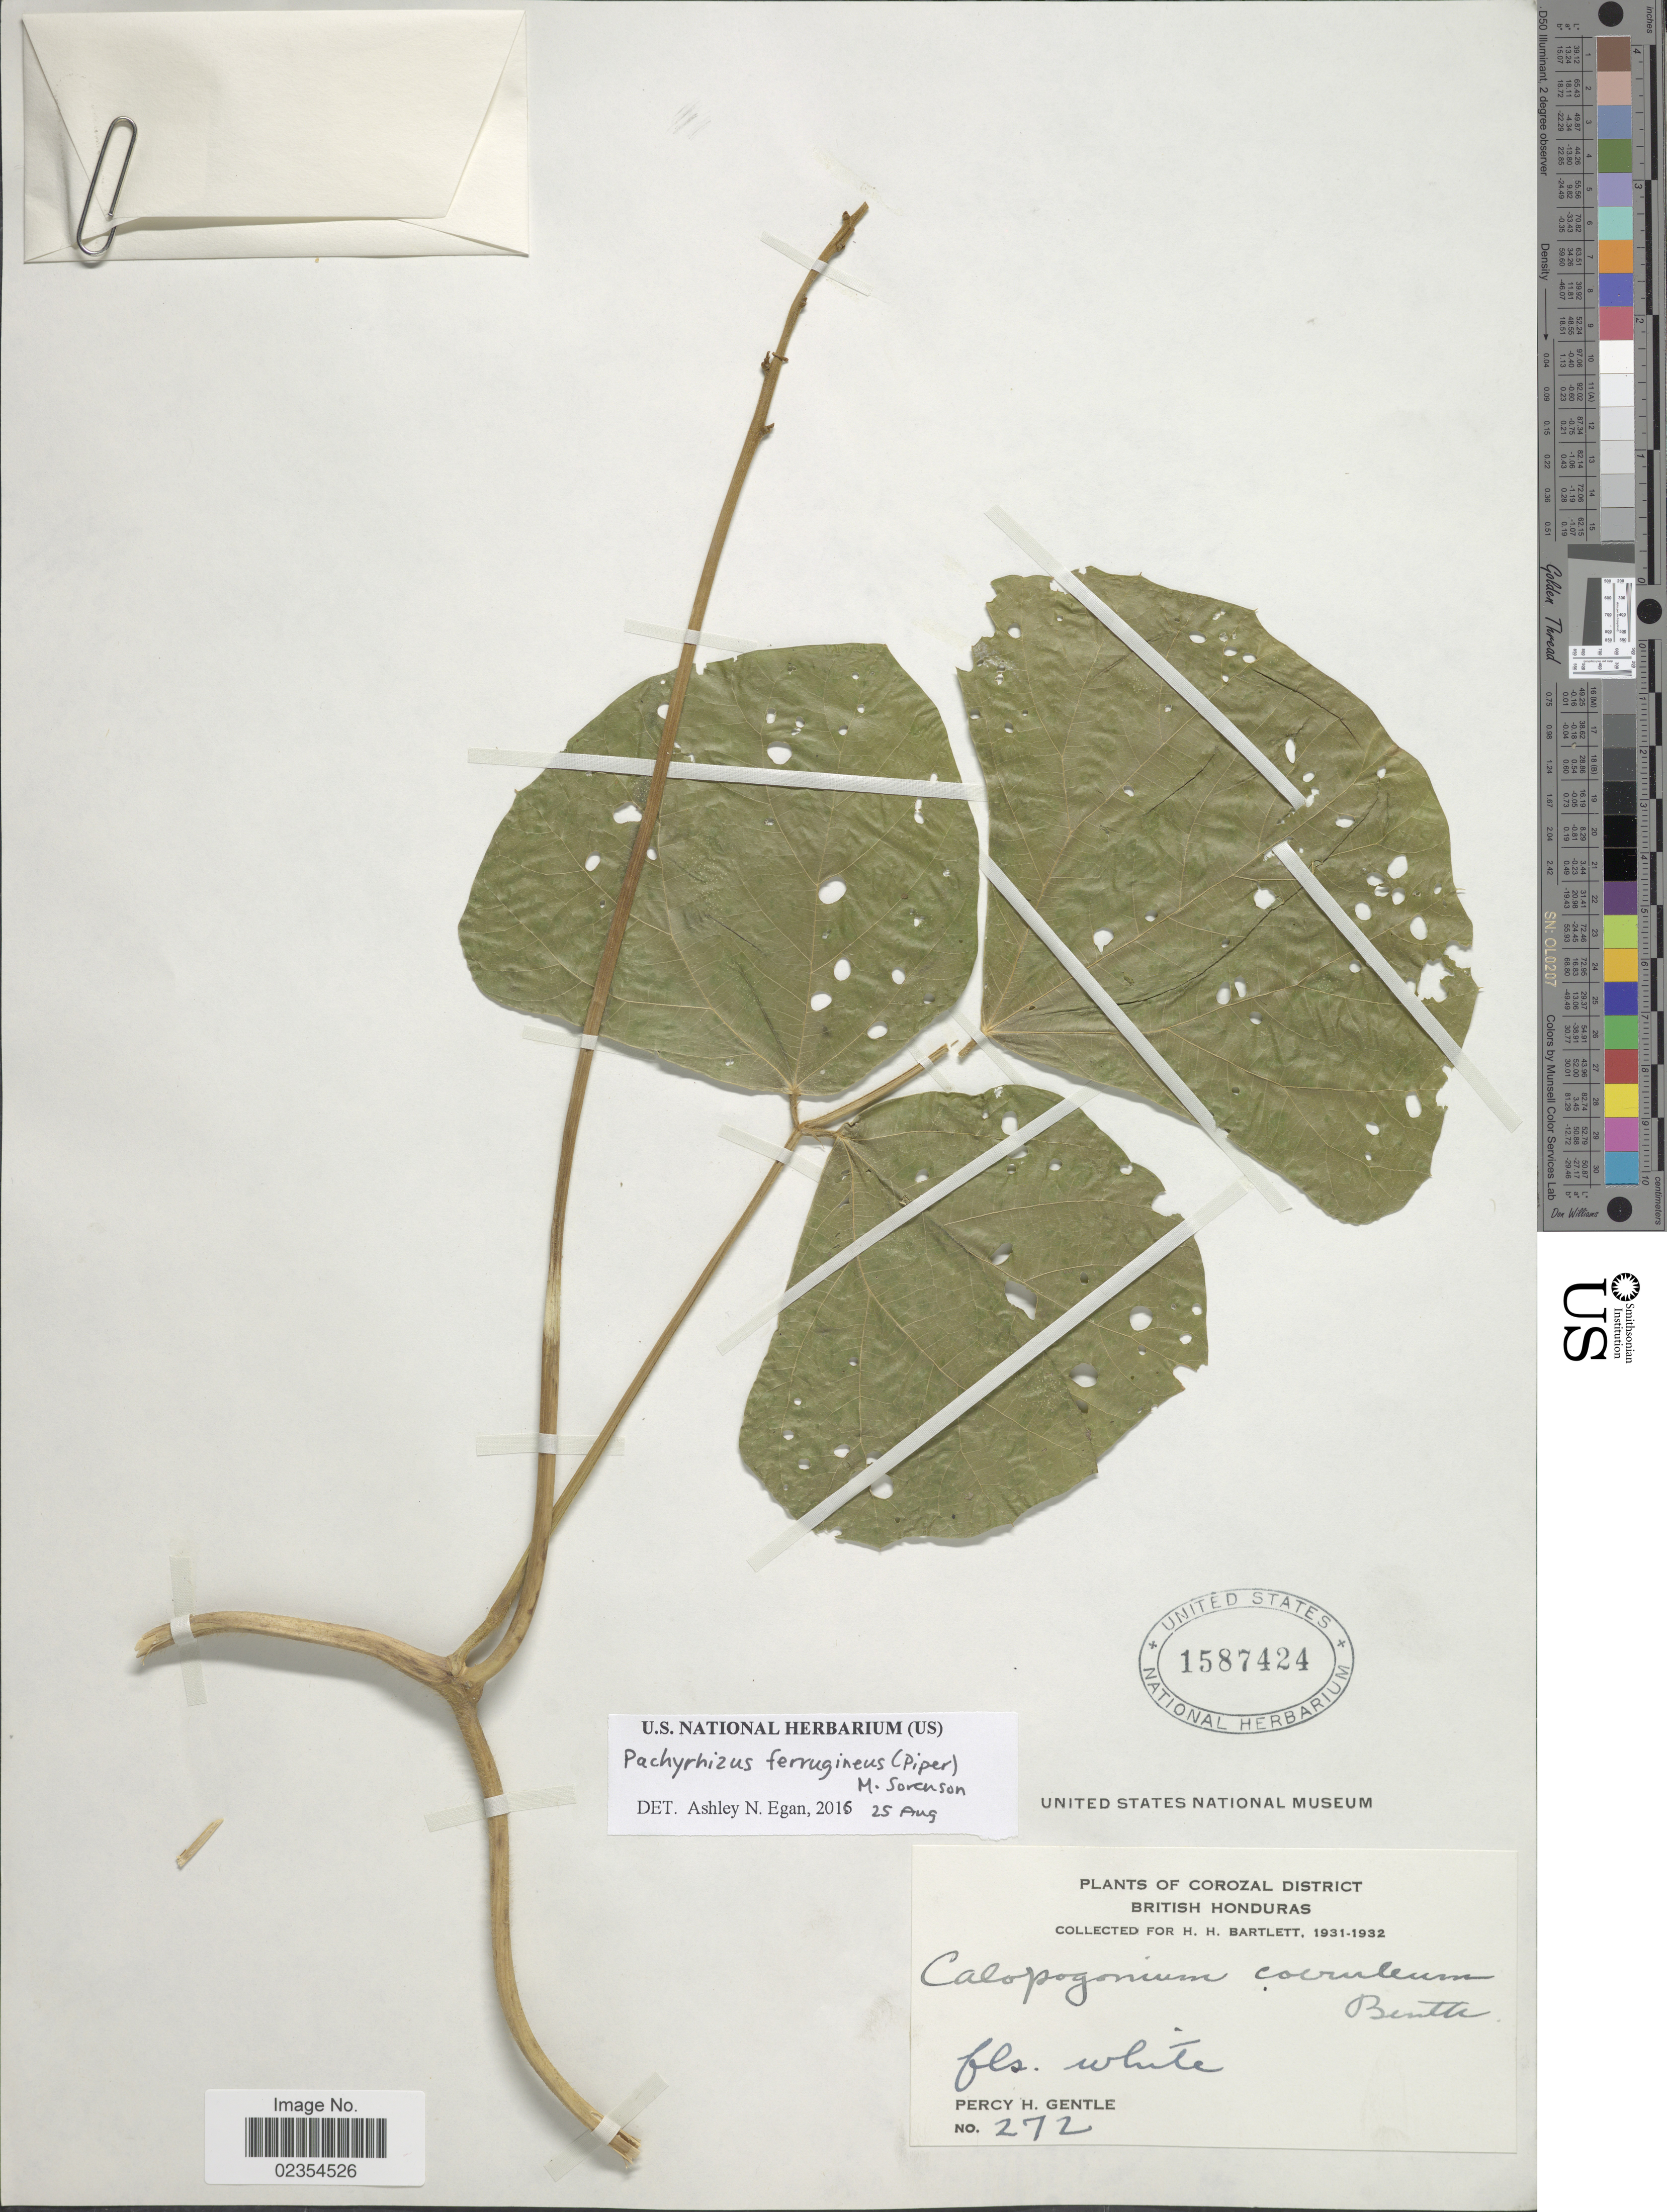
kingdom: Plantae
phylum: Tracheophyta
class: Magnoliopsida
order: Fabales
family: Fabaceae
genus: Pachyrhizus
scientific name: Pachyrhizus ferrugineus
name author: (Piper) M. Sørensen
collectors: P. H. Gentle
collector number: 272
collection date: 1931/1932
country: Belize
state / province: Corozal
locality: Corozal District, British Honduras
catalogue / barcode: US 1587424